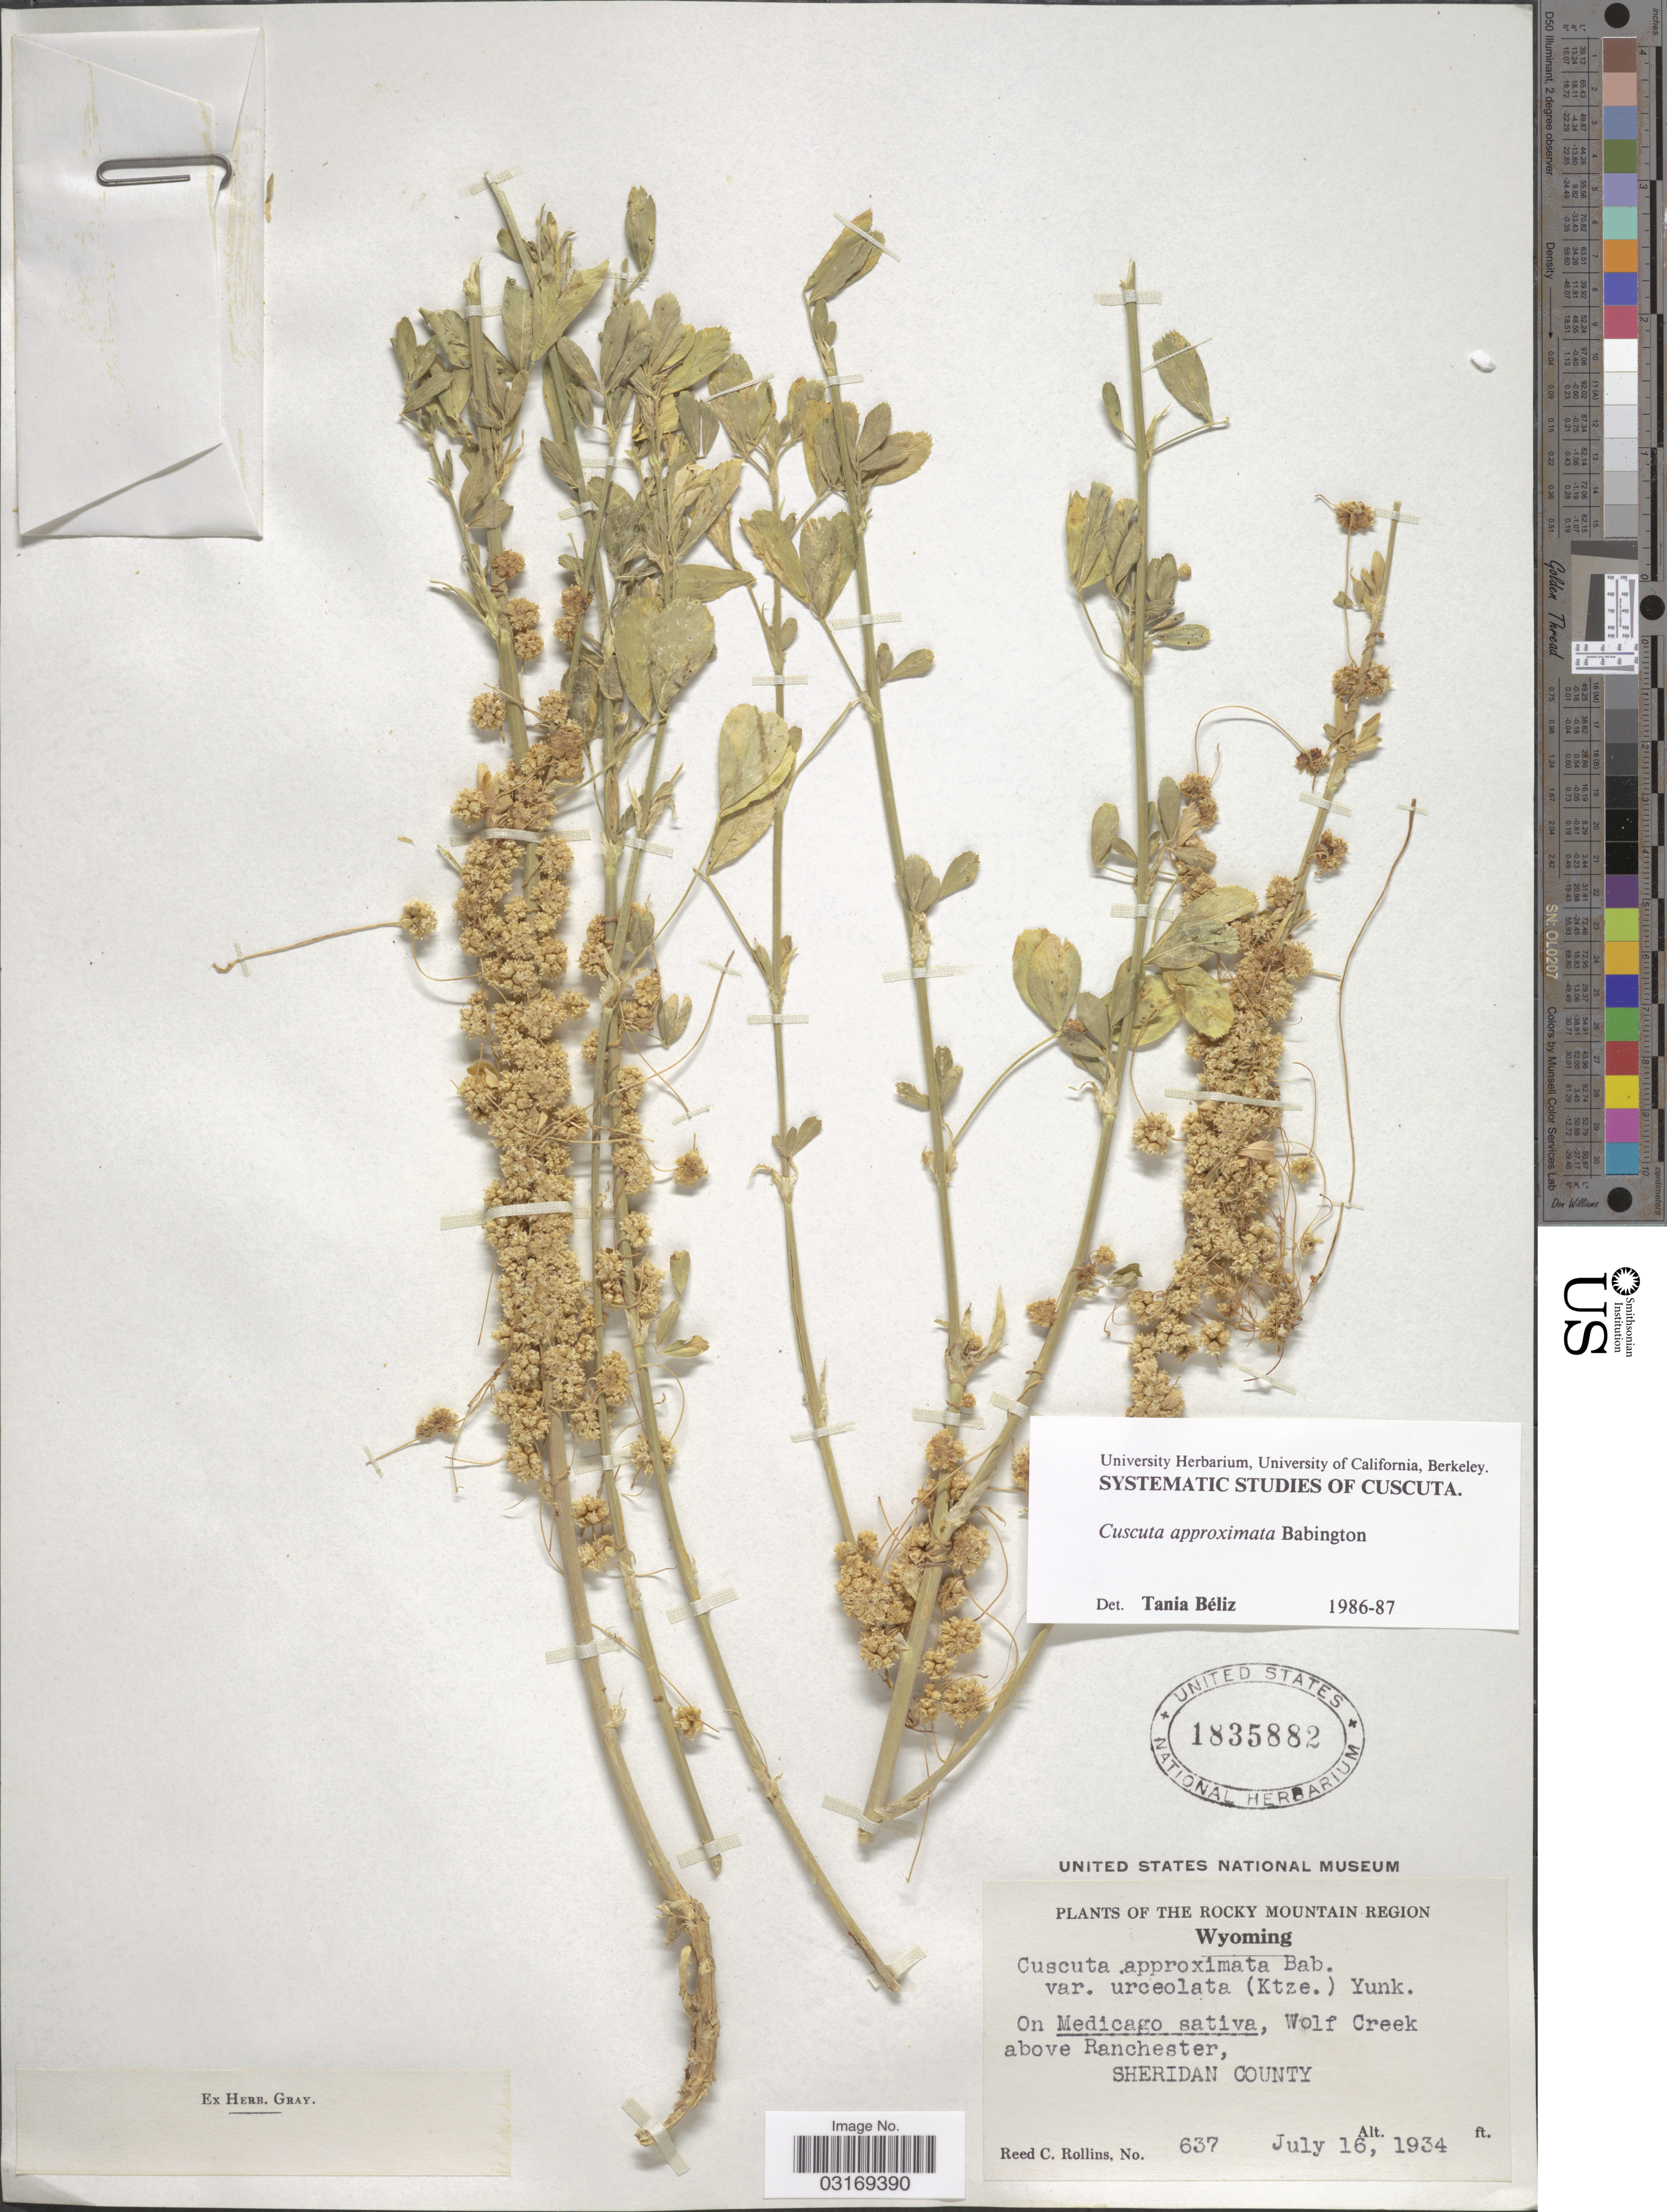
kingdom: Plantae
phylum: Tracheophyta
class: Magnoliopsida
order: Solanales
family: Convolvulaceae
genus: Cuscuta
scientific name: Cuscuta approximata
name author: Bab.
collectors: R. C. Rollins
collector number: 637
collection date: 1934-07-16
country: United States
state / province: Wyoming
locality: The Rocky Mountain Region. Wolf Creek above Ranchester, Sheridan County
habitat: on Medicago sativa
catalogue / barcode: US 1835882